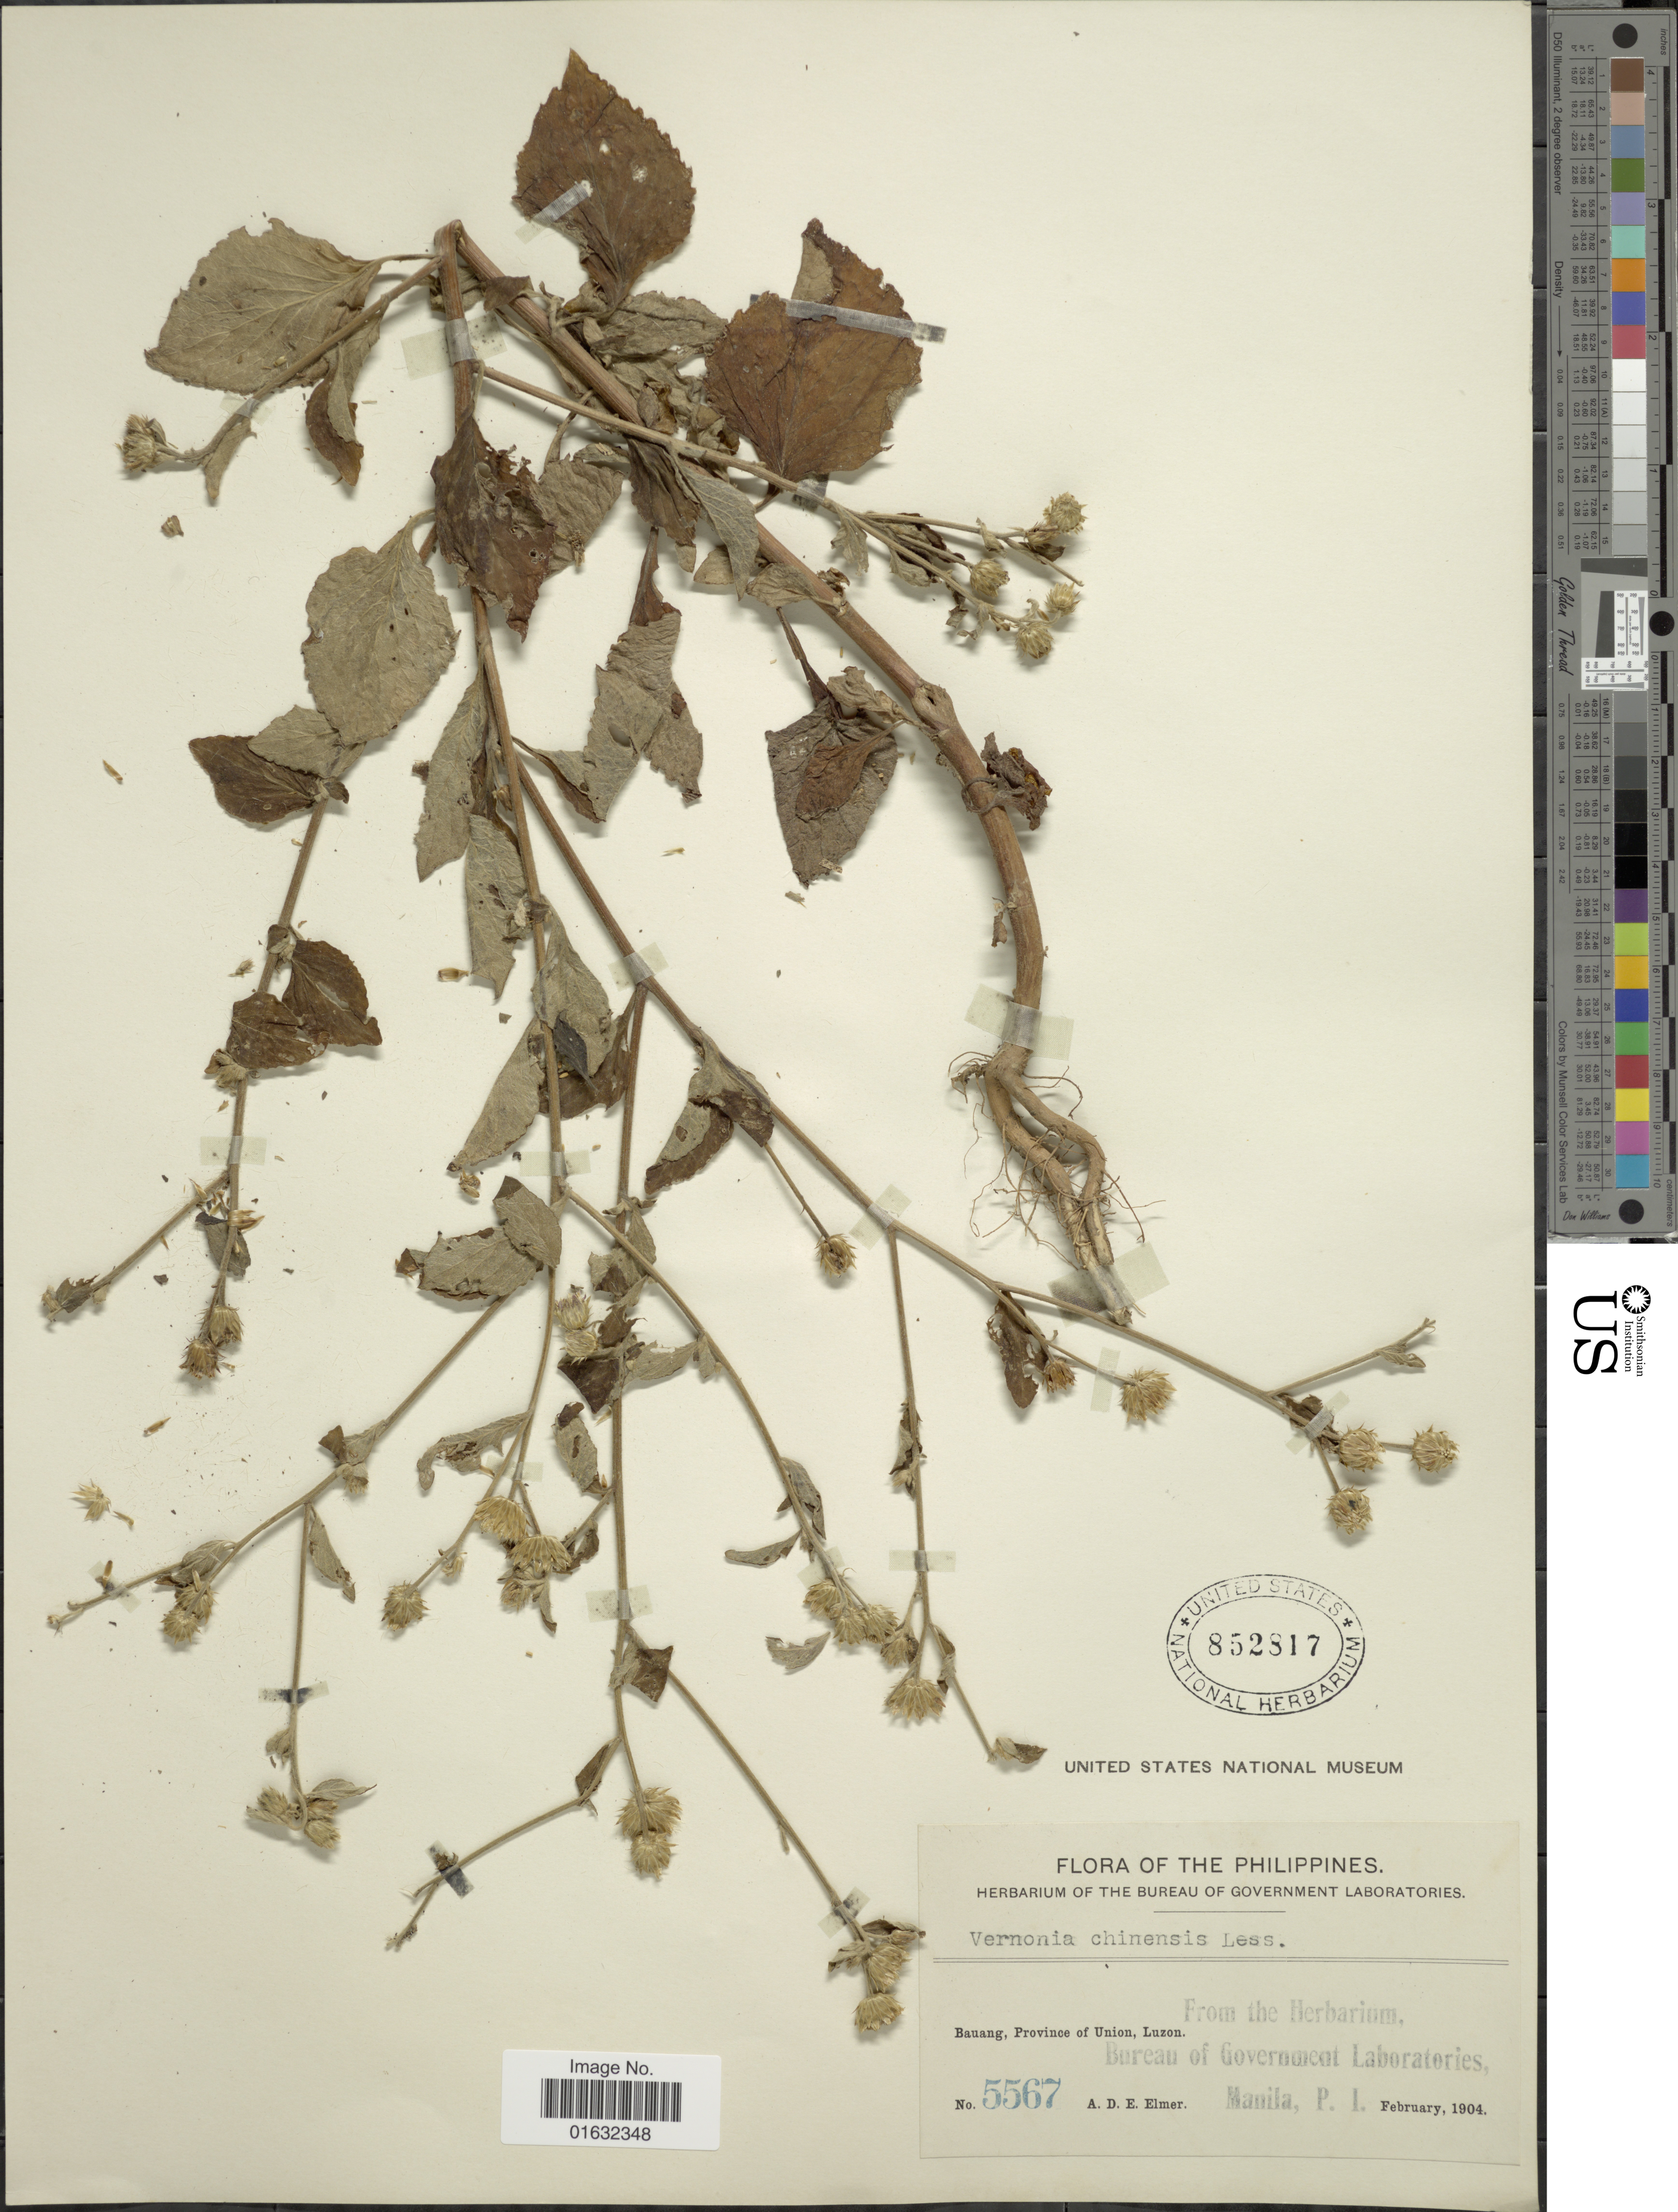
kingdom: Plantae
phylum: Tracheophyta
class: Magnoliopsida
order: Asterales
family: Asteraceae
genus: Cyanthillium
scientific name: Cyanthillium patulum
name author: (Aiton) H. Rob.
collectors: A. D. E. Elmer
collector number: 5567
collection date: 1904-02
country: Philippines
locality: Bauang, Province of Union, Luzon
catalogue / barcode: US 852817